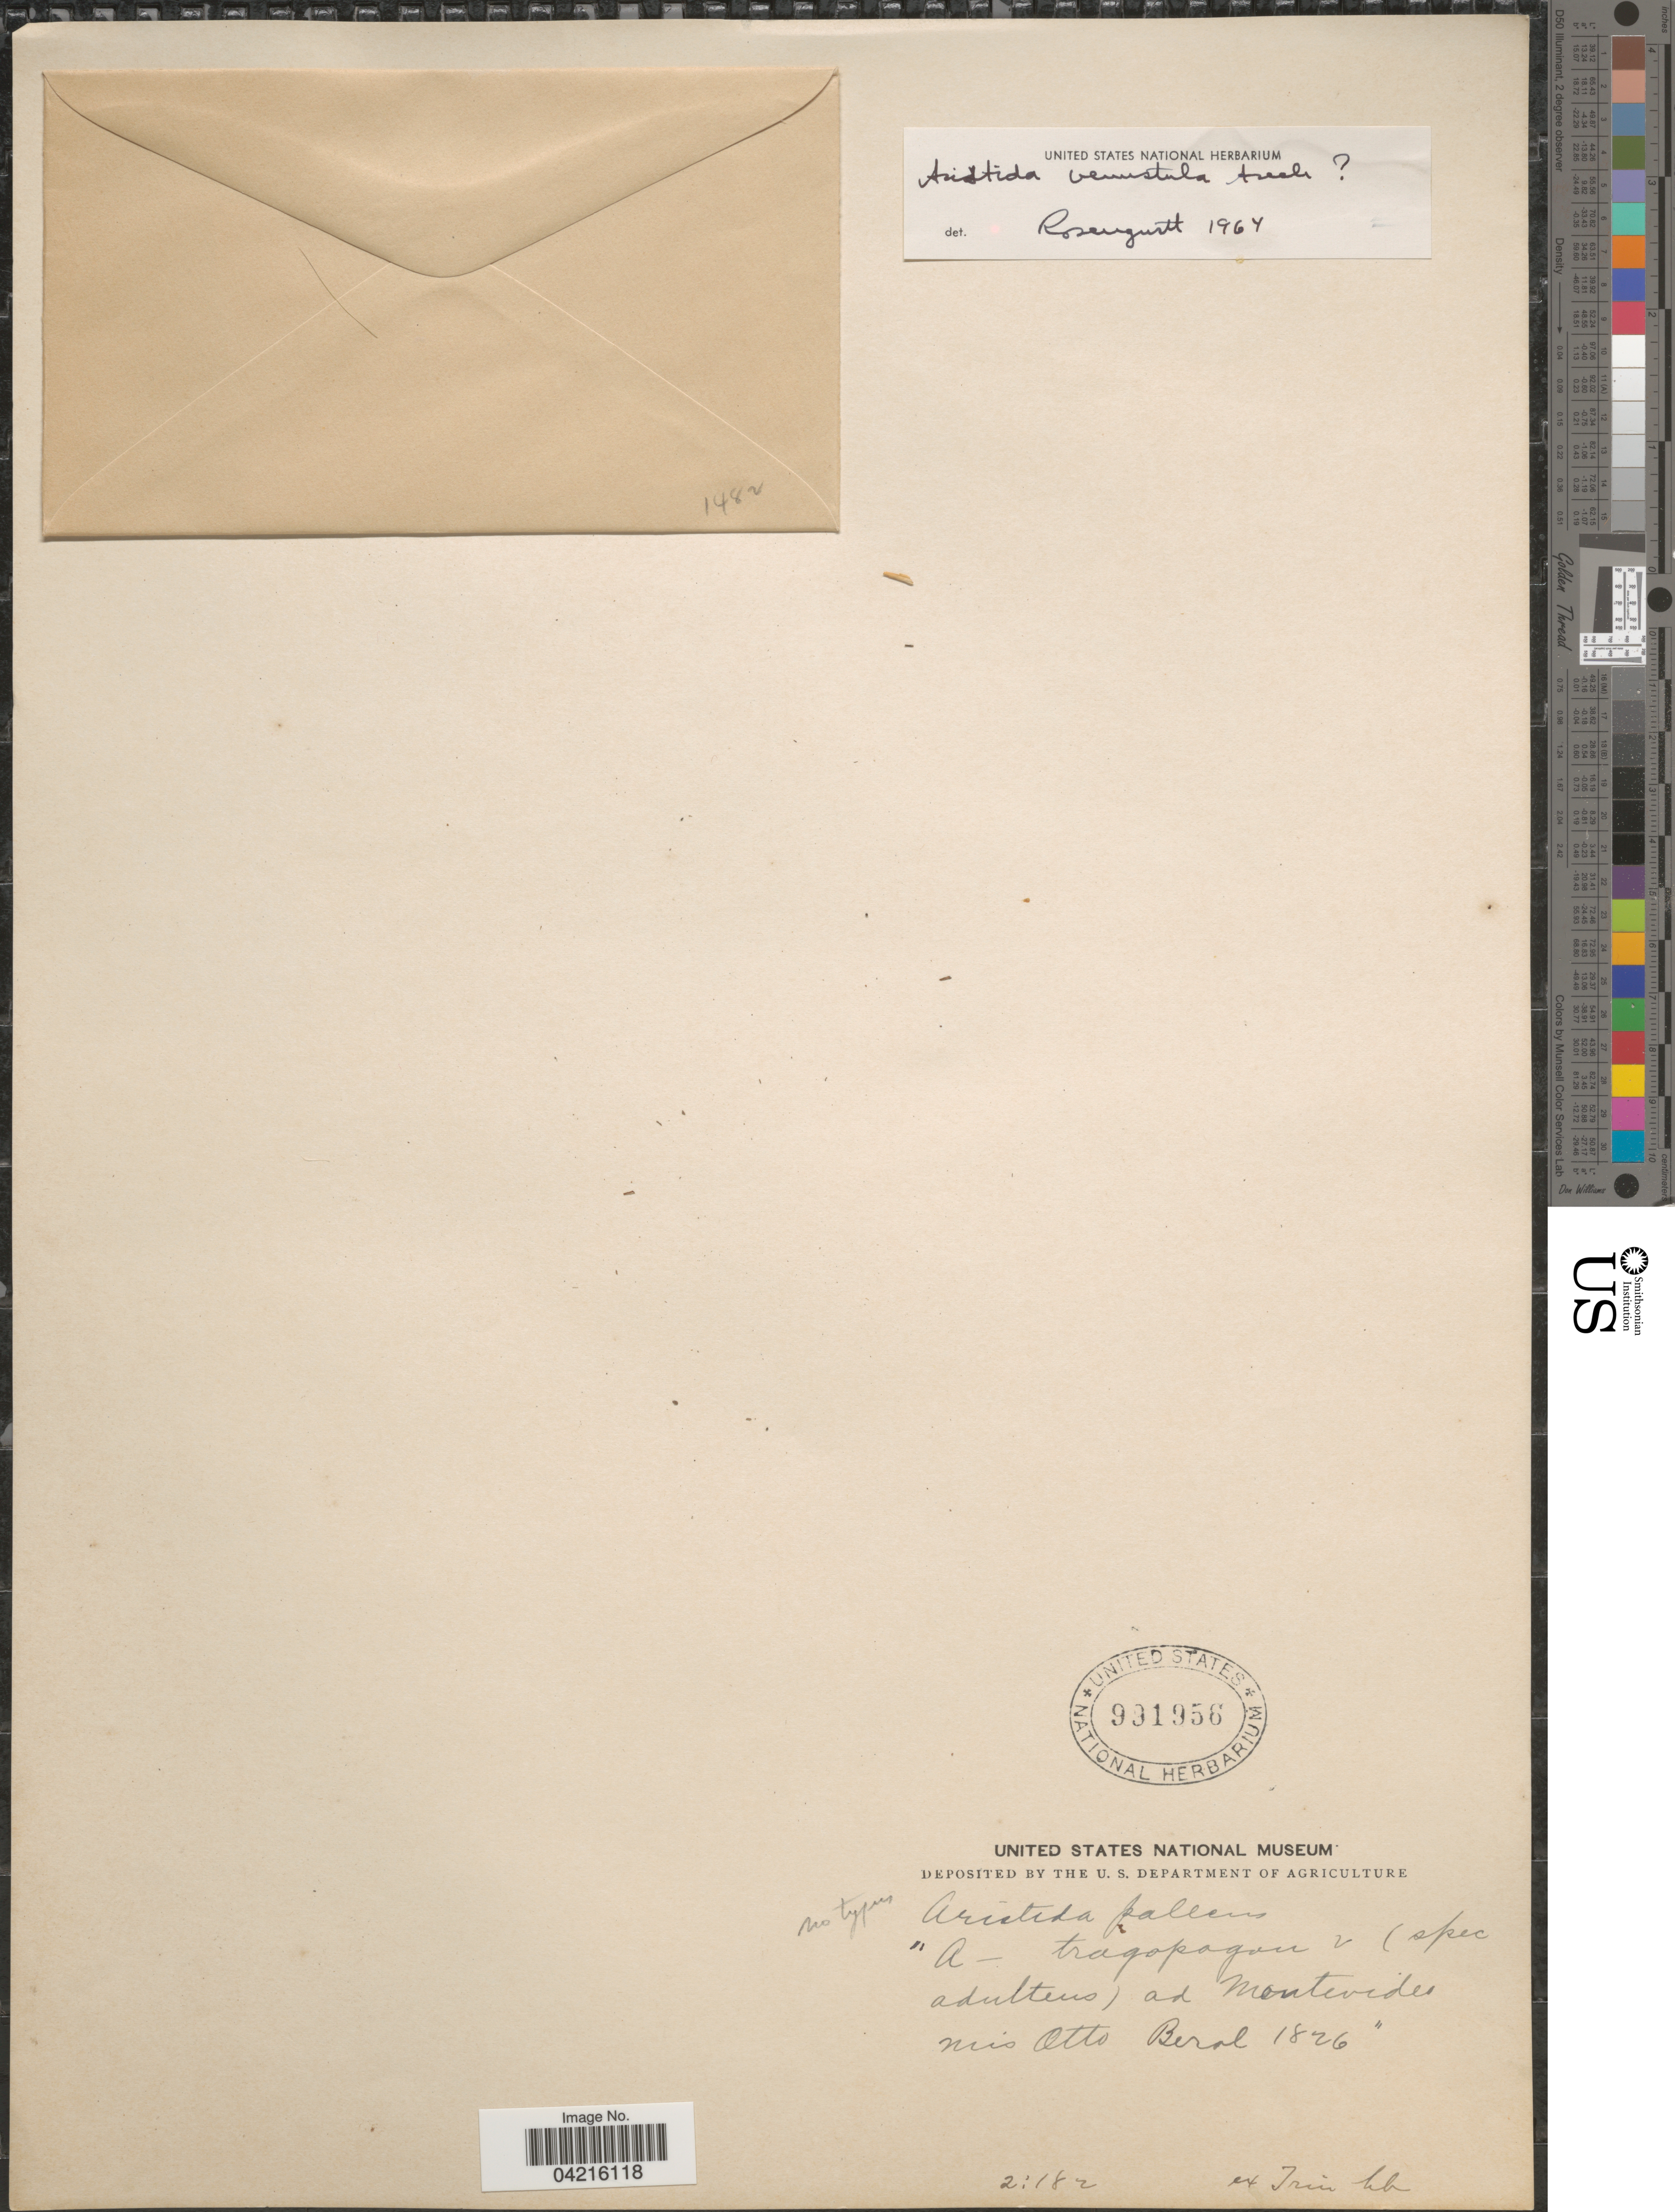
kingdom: Plantae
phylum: Tracheophyta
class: Liliopsida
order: Poales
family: Poaceae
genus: Aristida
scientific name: Aristida venustula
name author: Arechav.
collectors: Ex herb. Trin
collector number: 1482?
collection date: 1826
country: Uruguay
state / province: Montevideo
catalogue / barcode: US 991956